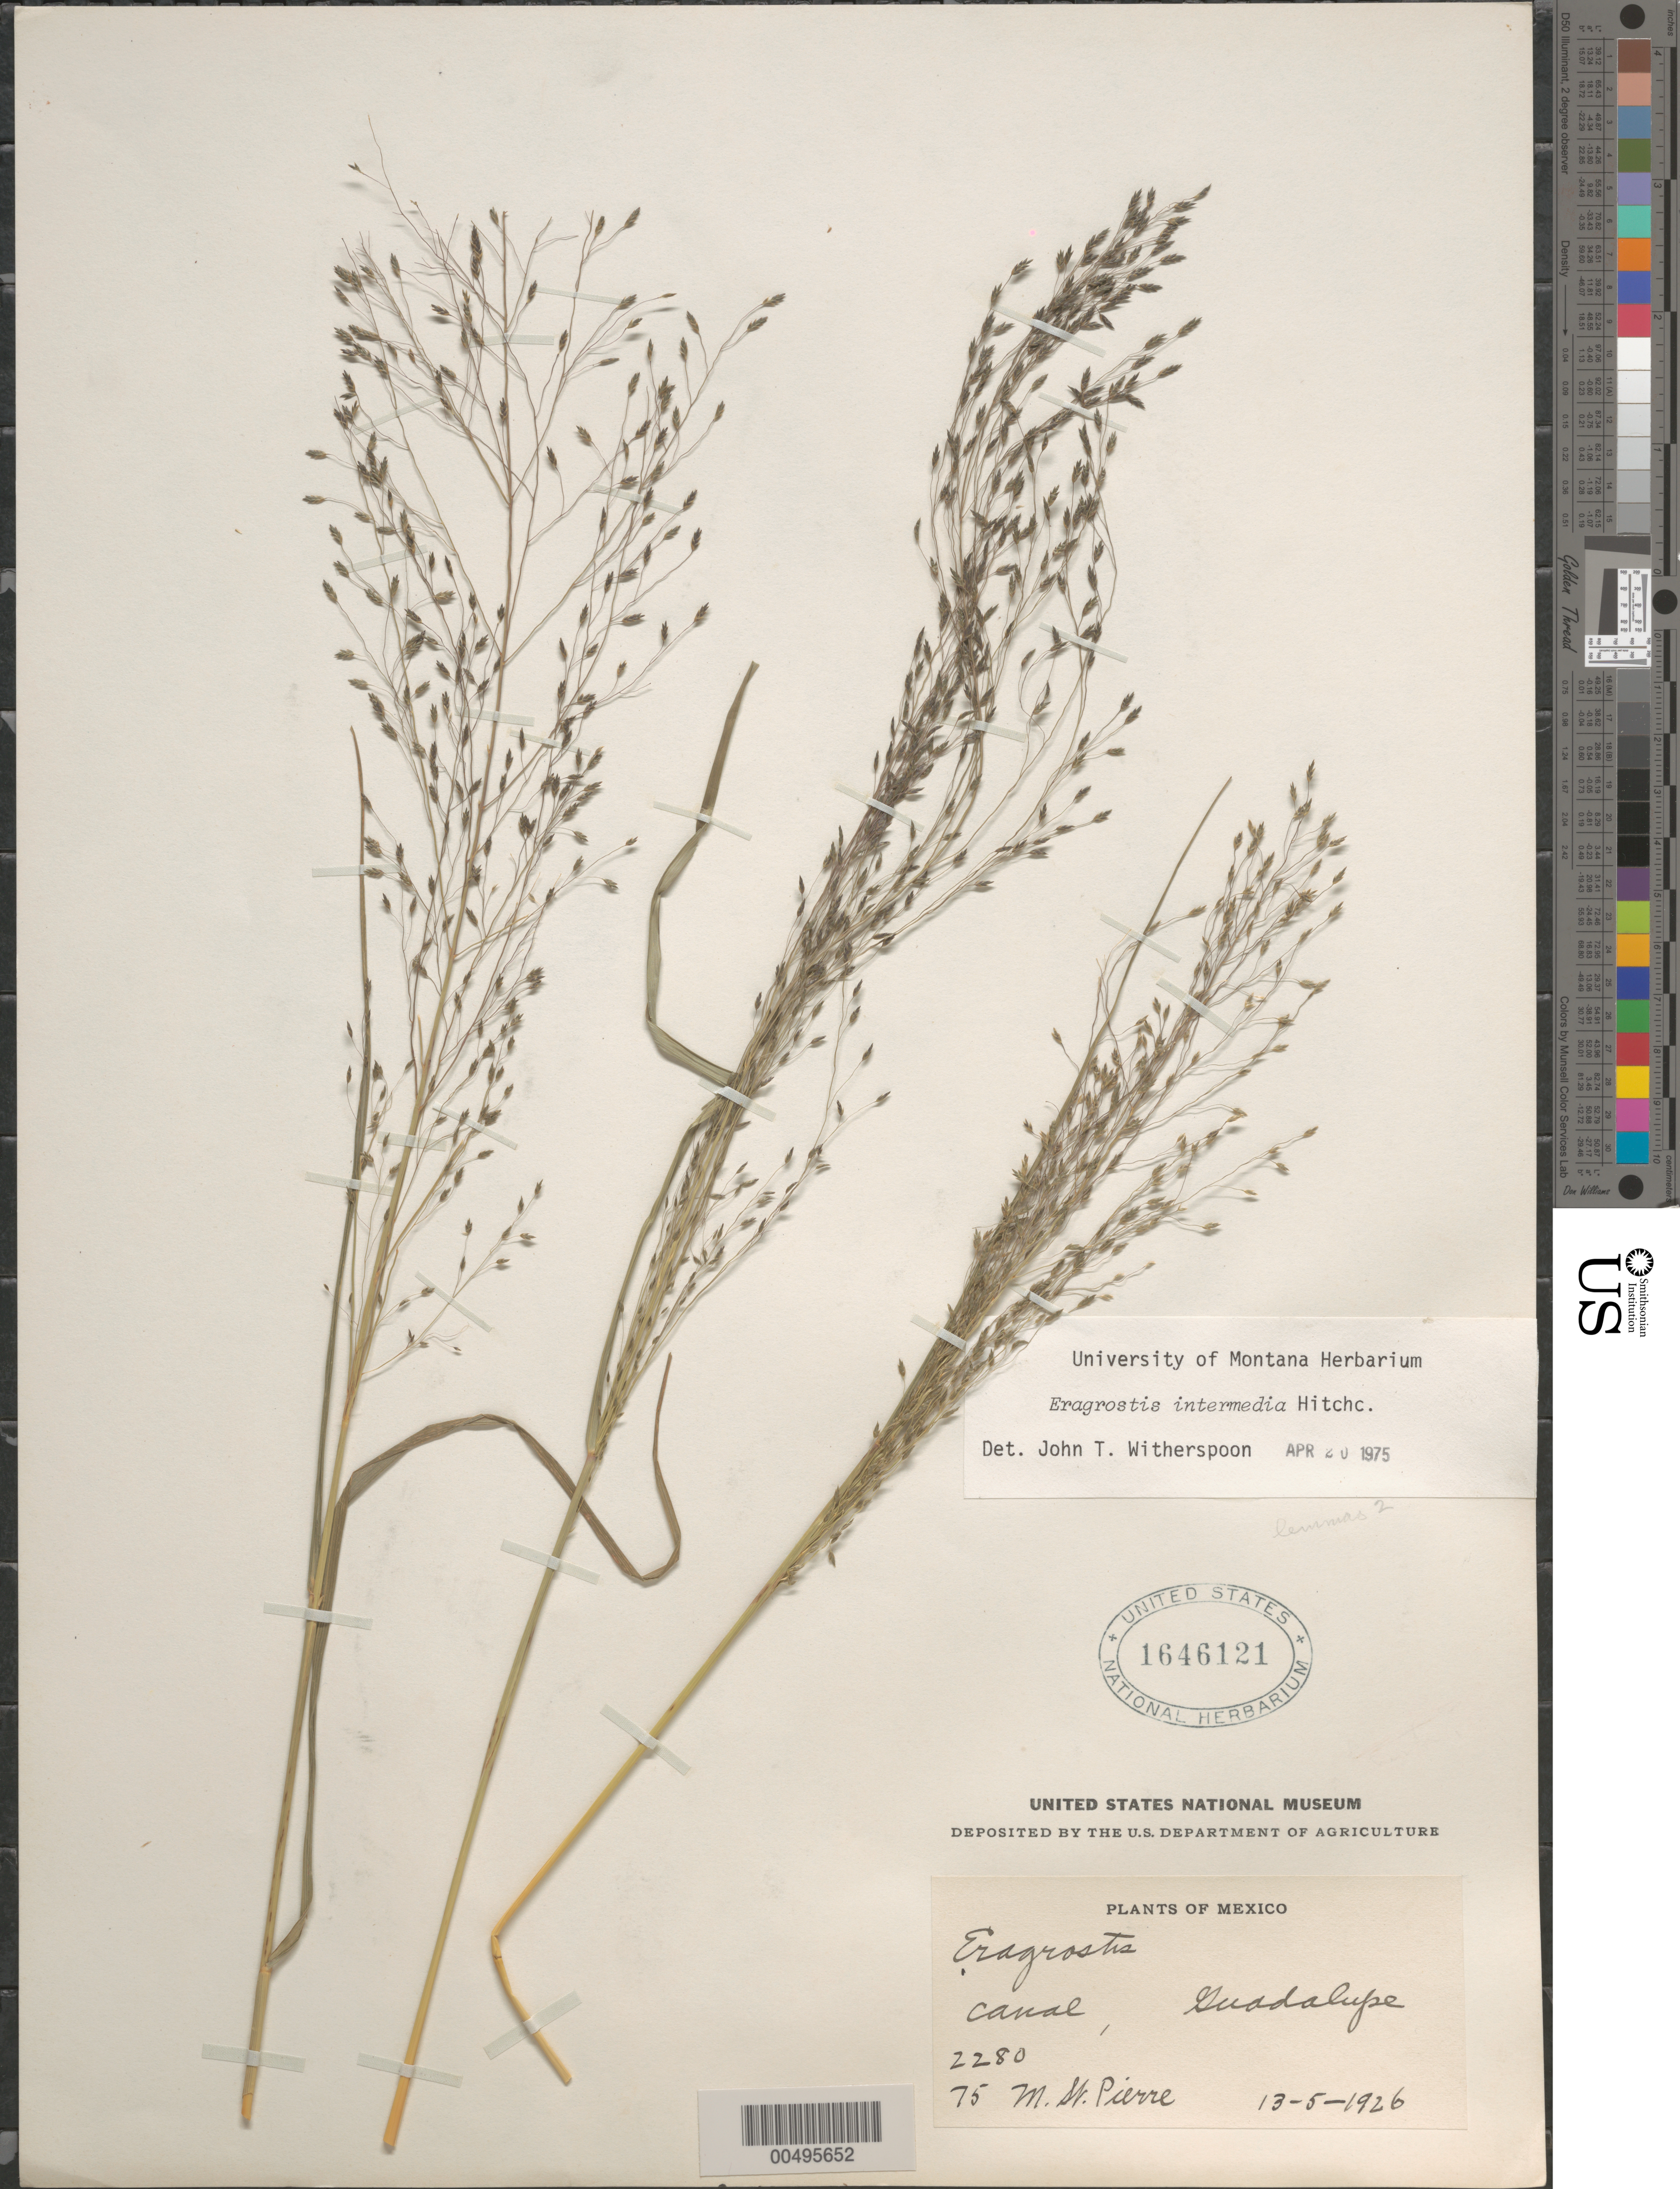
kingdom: Plantae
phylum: Tracheophyta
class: Liliopsida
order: Poales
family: Poaceae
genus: Eragrostis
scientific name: Eragrostis intermedia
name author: Hitchc.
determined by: Witherspoon, John T.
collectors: M. Saint-Pierre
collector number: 75 / 2280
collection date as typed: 13 May 1926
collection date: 1926-05-13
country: Mexico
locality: Guadalupe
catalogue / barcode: US 1646121